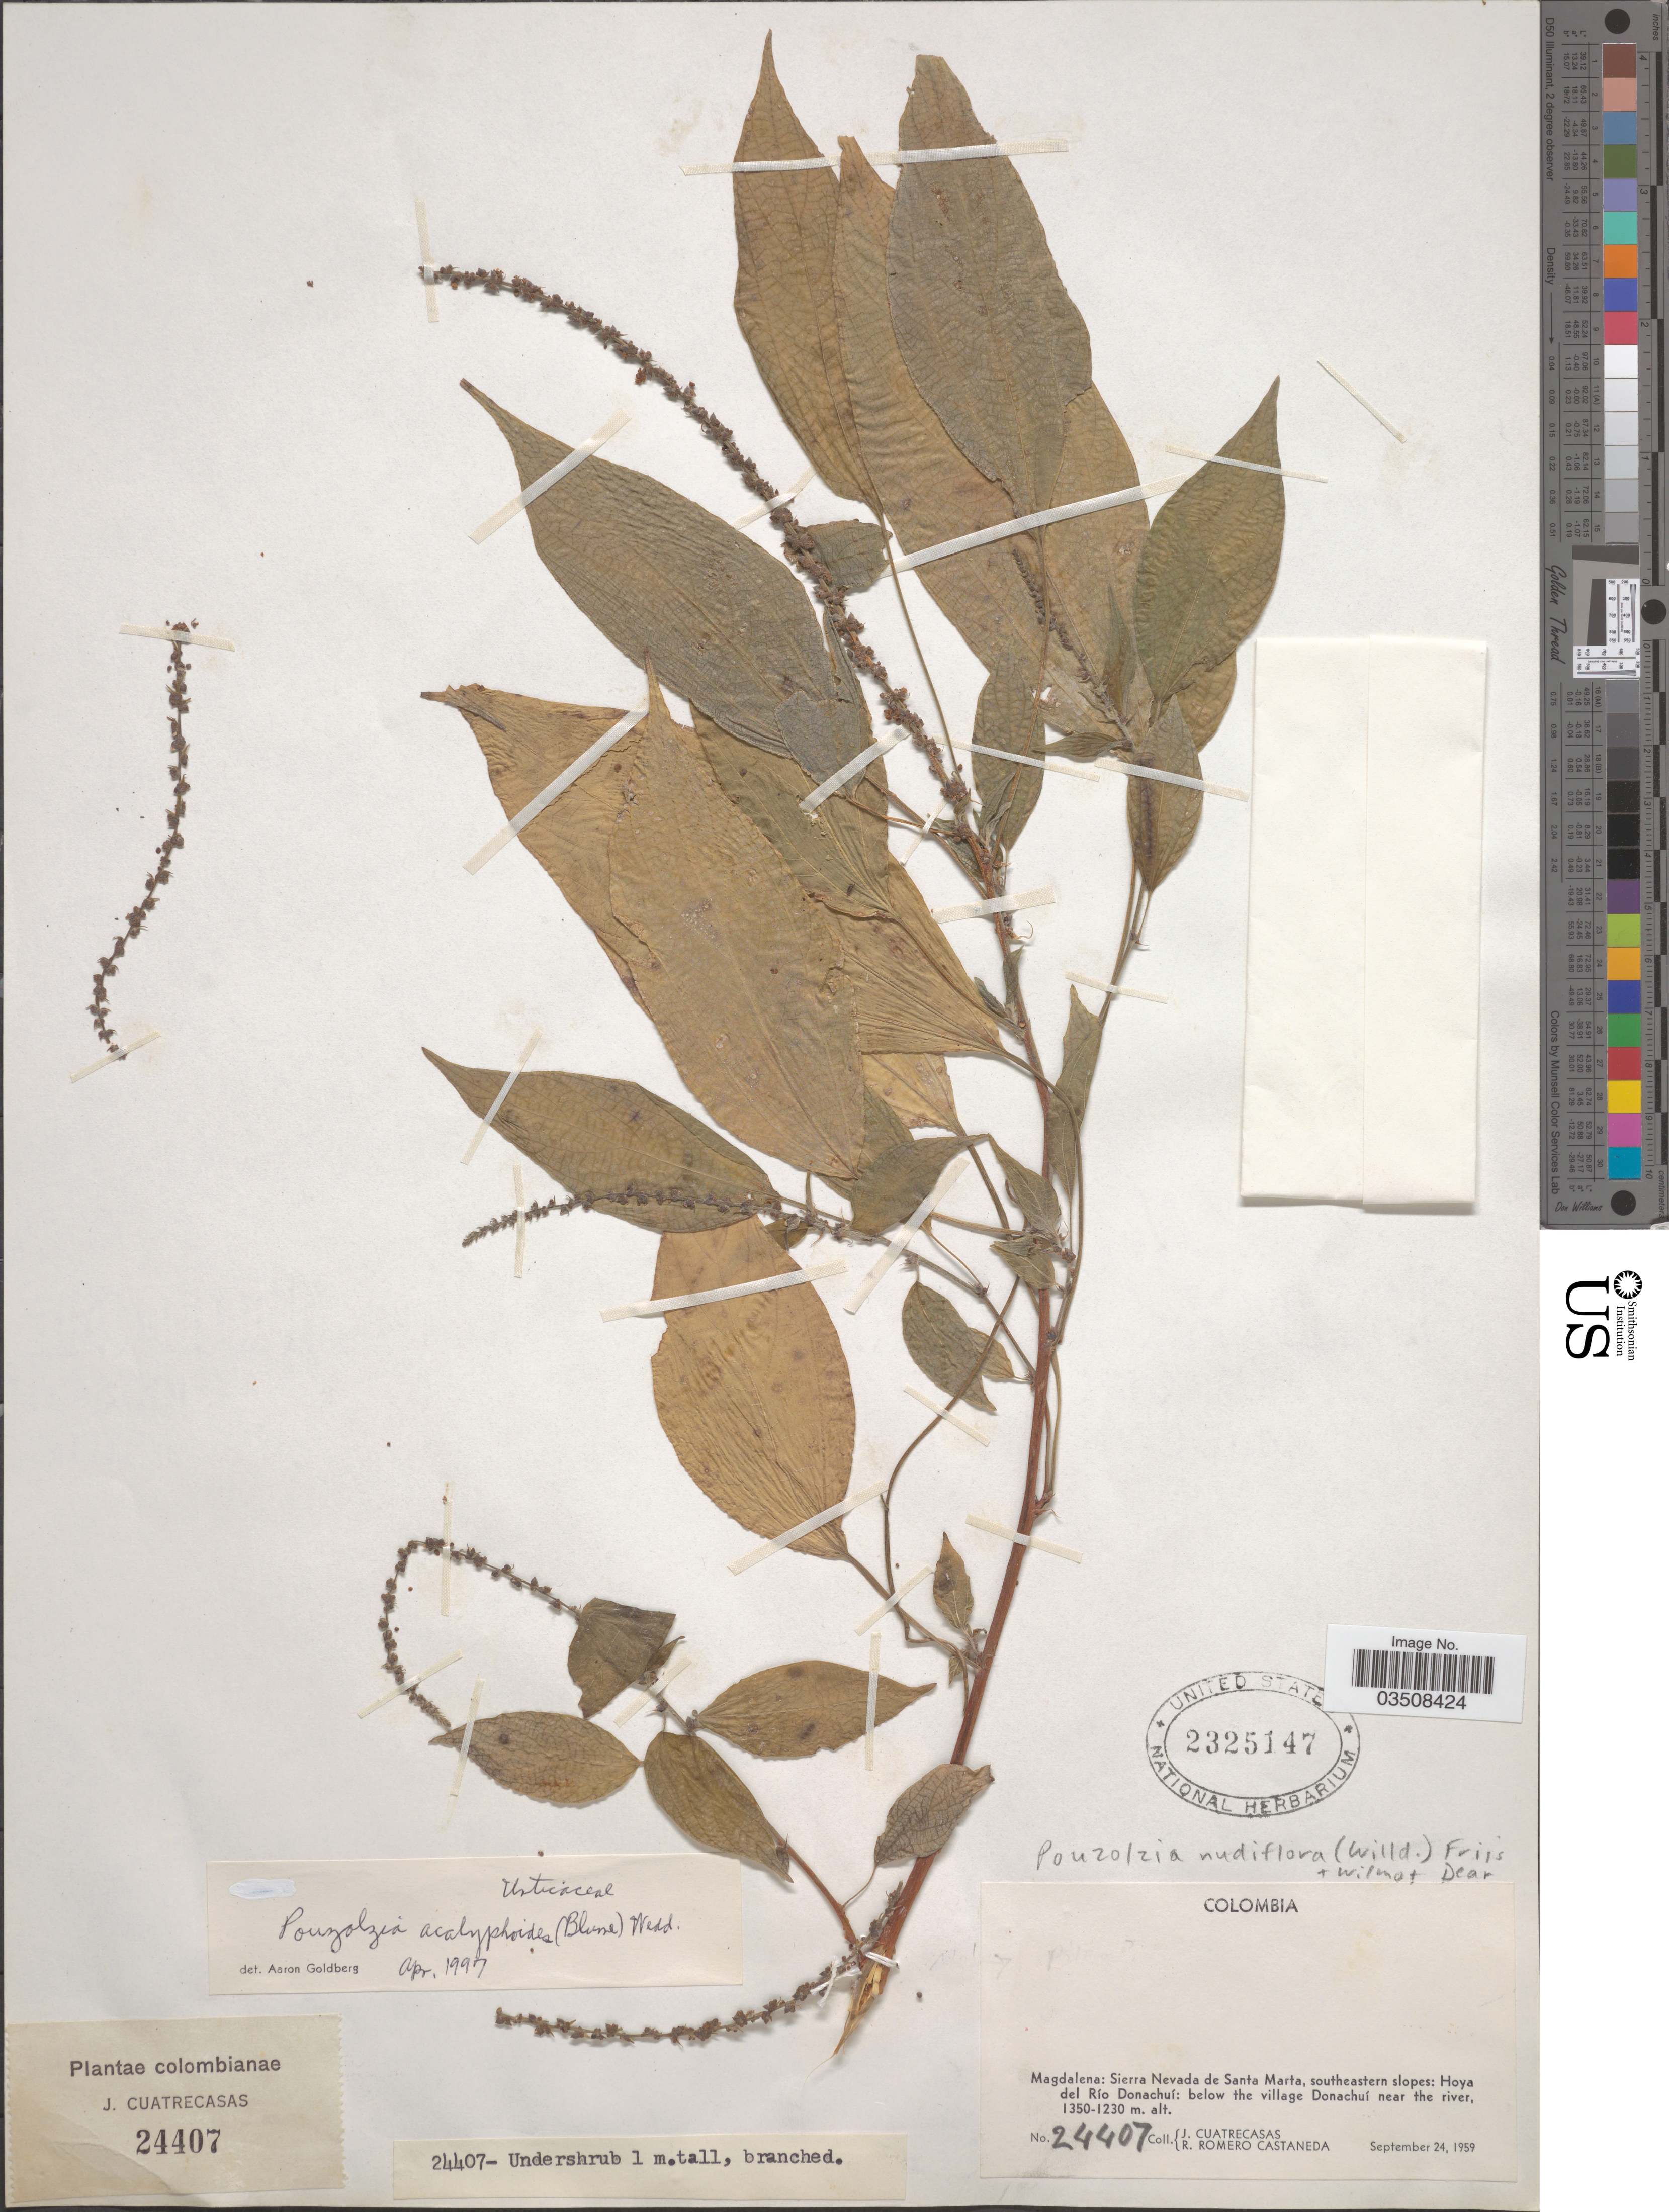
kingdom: Plantae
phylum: Tracheophyta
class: Magnoliopsida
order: Rosales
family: Urticaceae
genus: Pouzolzia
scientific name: Pouzolzia nudiflora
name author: (Willd.) Friis & Wilmot-Dear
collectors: J. Cuatrecasas & R. Romero Castañeda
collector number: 24407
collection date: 1959-09-24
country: Colombia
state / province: Magdalena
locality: Sierra Nevada de Santa Maria, southeastern slopes: Hoya del Río Donachuí: below the village Donachuí near the river.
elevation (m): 1230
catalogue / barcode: US 2325147